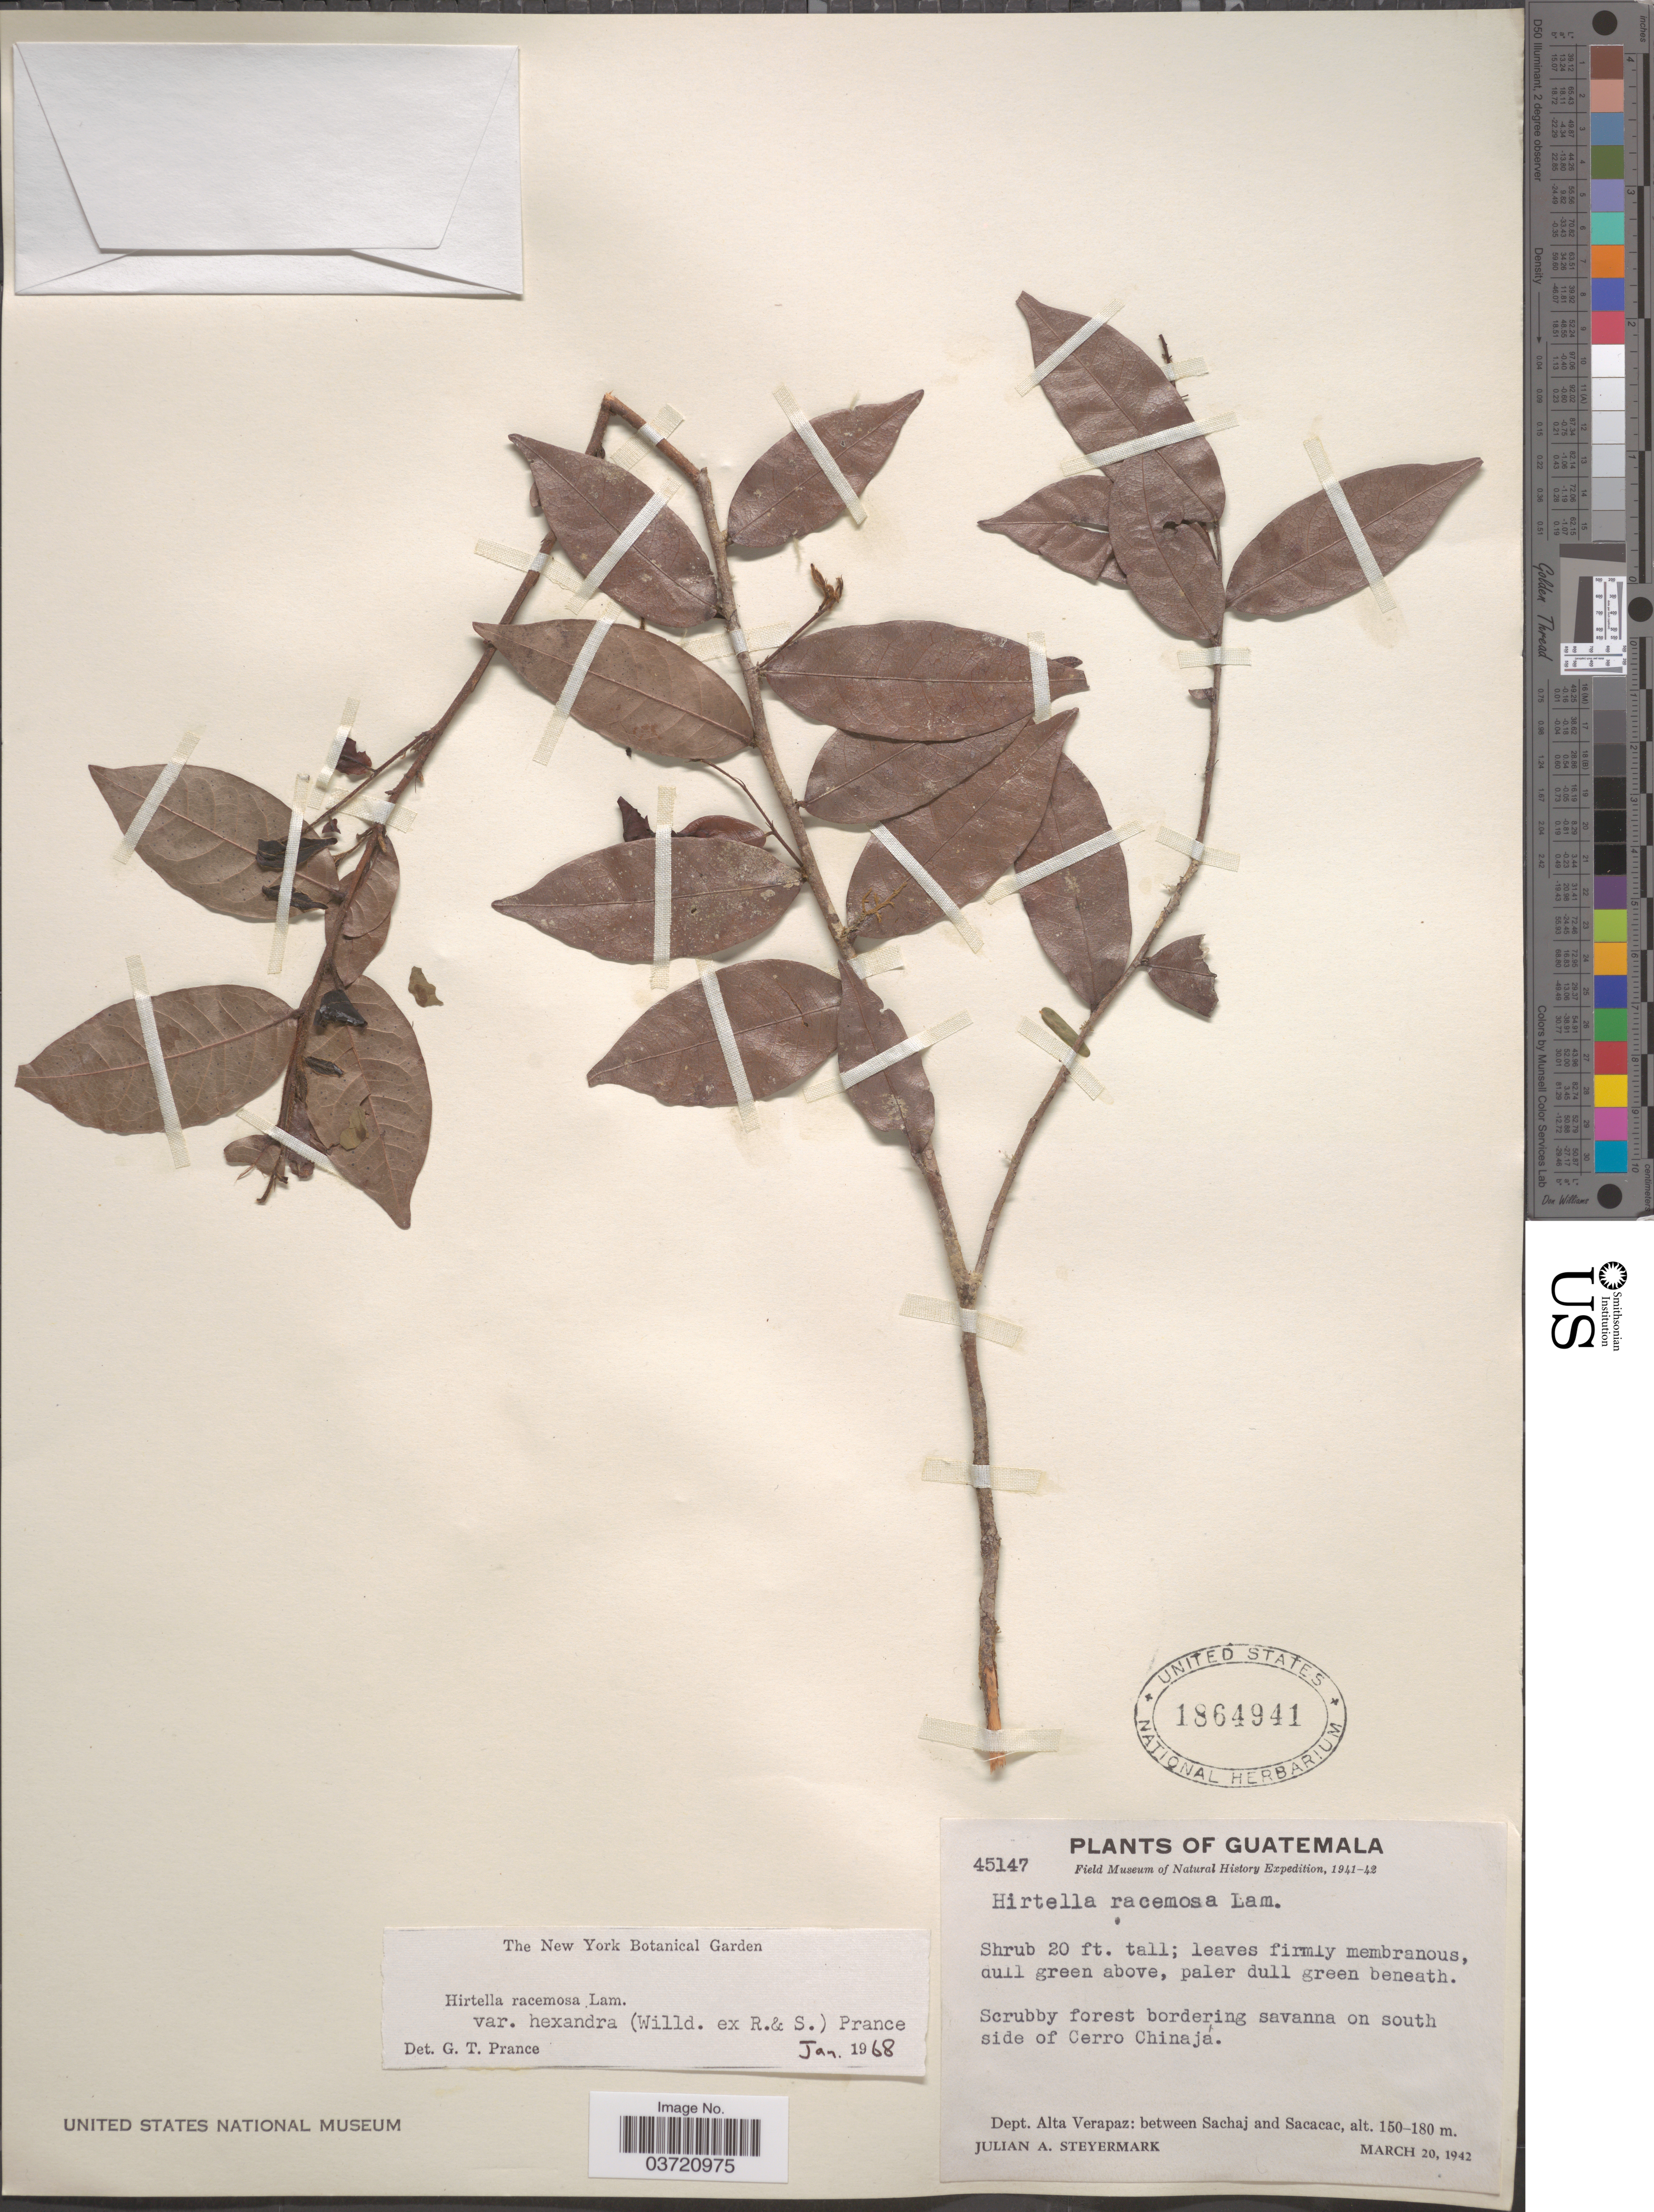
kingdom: Plantae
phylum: Tracheophyta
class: Magnoliopsida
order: Malpighiales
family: Chrysobalanaceae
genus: Hirtella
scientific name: Hirtella racemosa var. hexandra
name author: (Willd. ex Roem. & Schult.) Prance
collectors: J. Steyermark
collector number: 45147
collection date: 1942-03-20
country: Guatemala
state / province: Alta Verapaz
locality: Forest bordering savanna on south side of Cerro Chinajá. Dept. Alta Verapaz: between Sachaj and Sacacac.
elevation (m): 150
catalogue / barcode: US 1864941